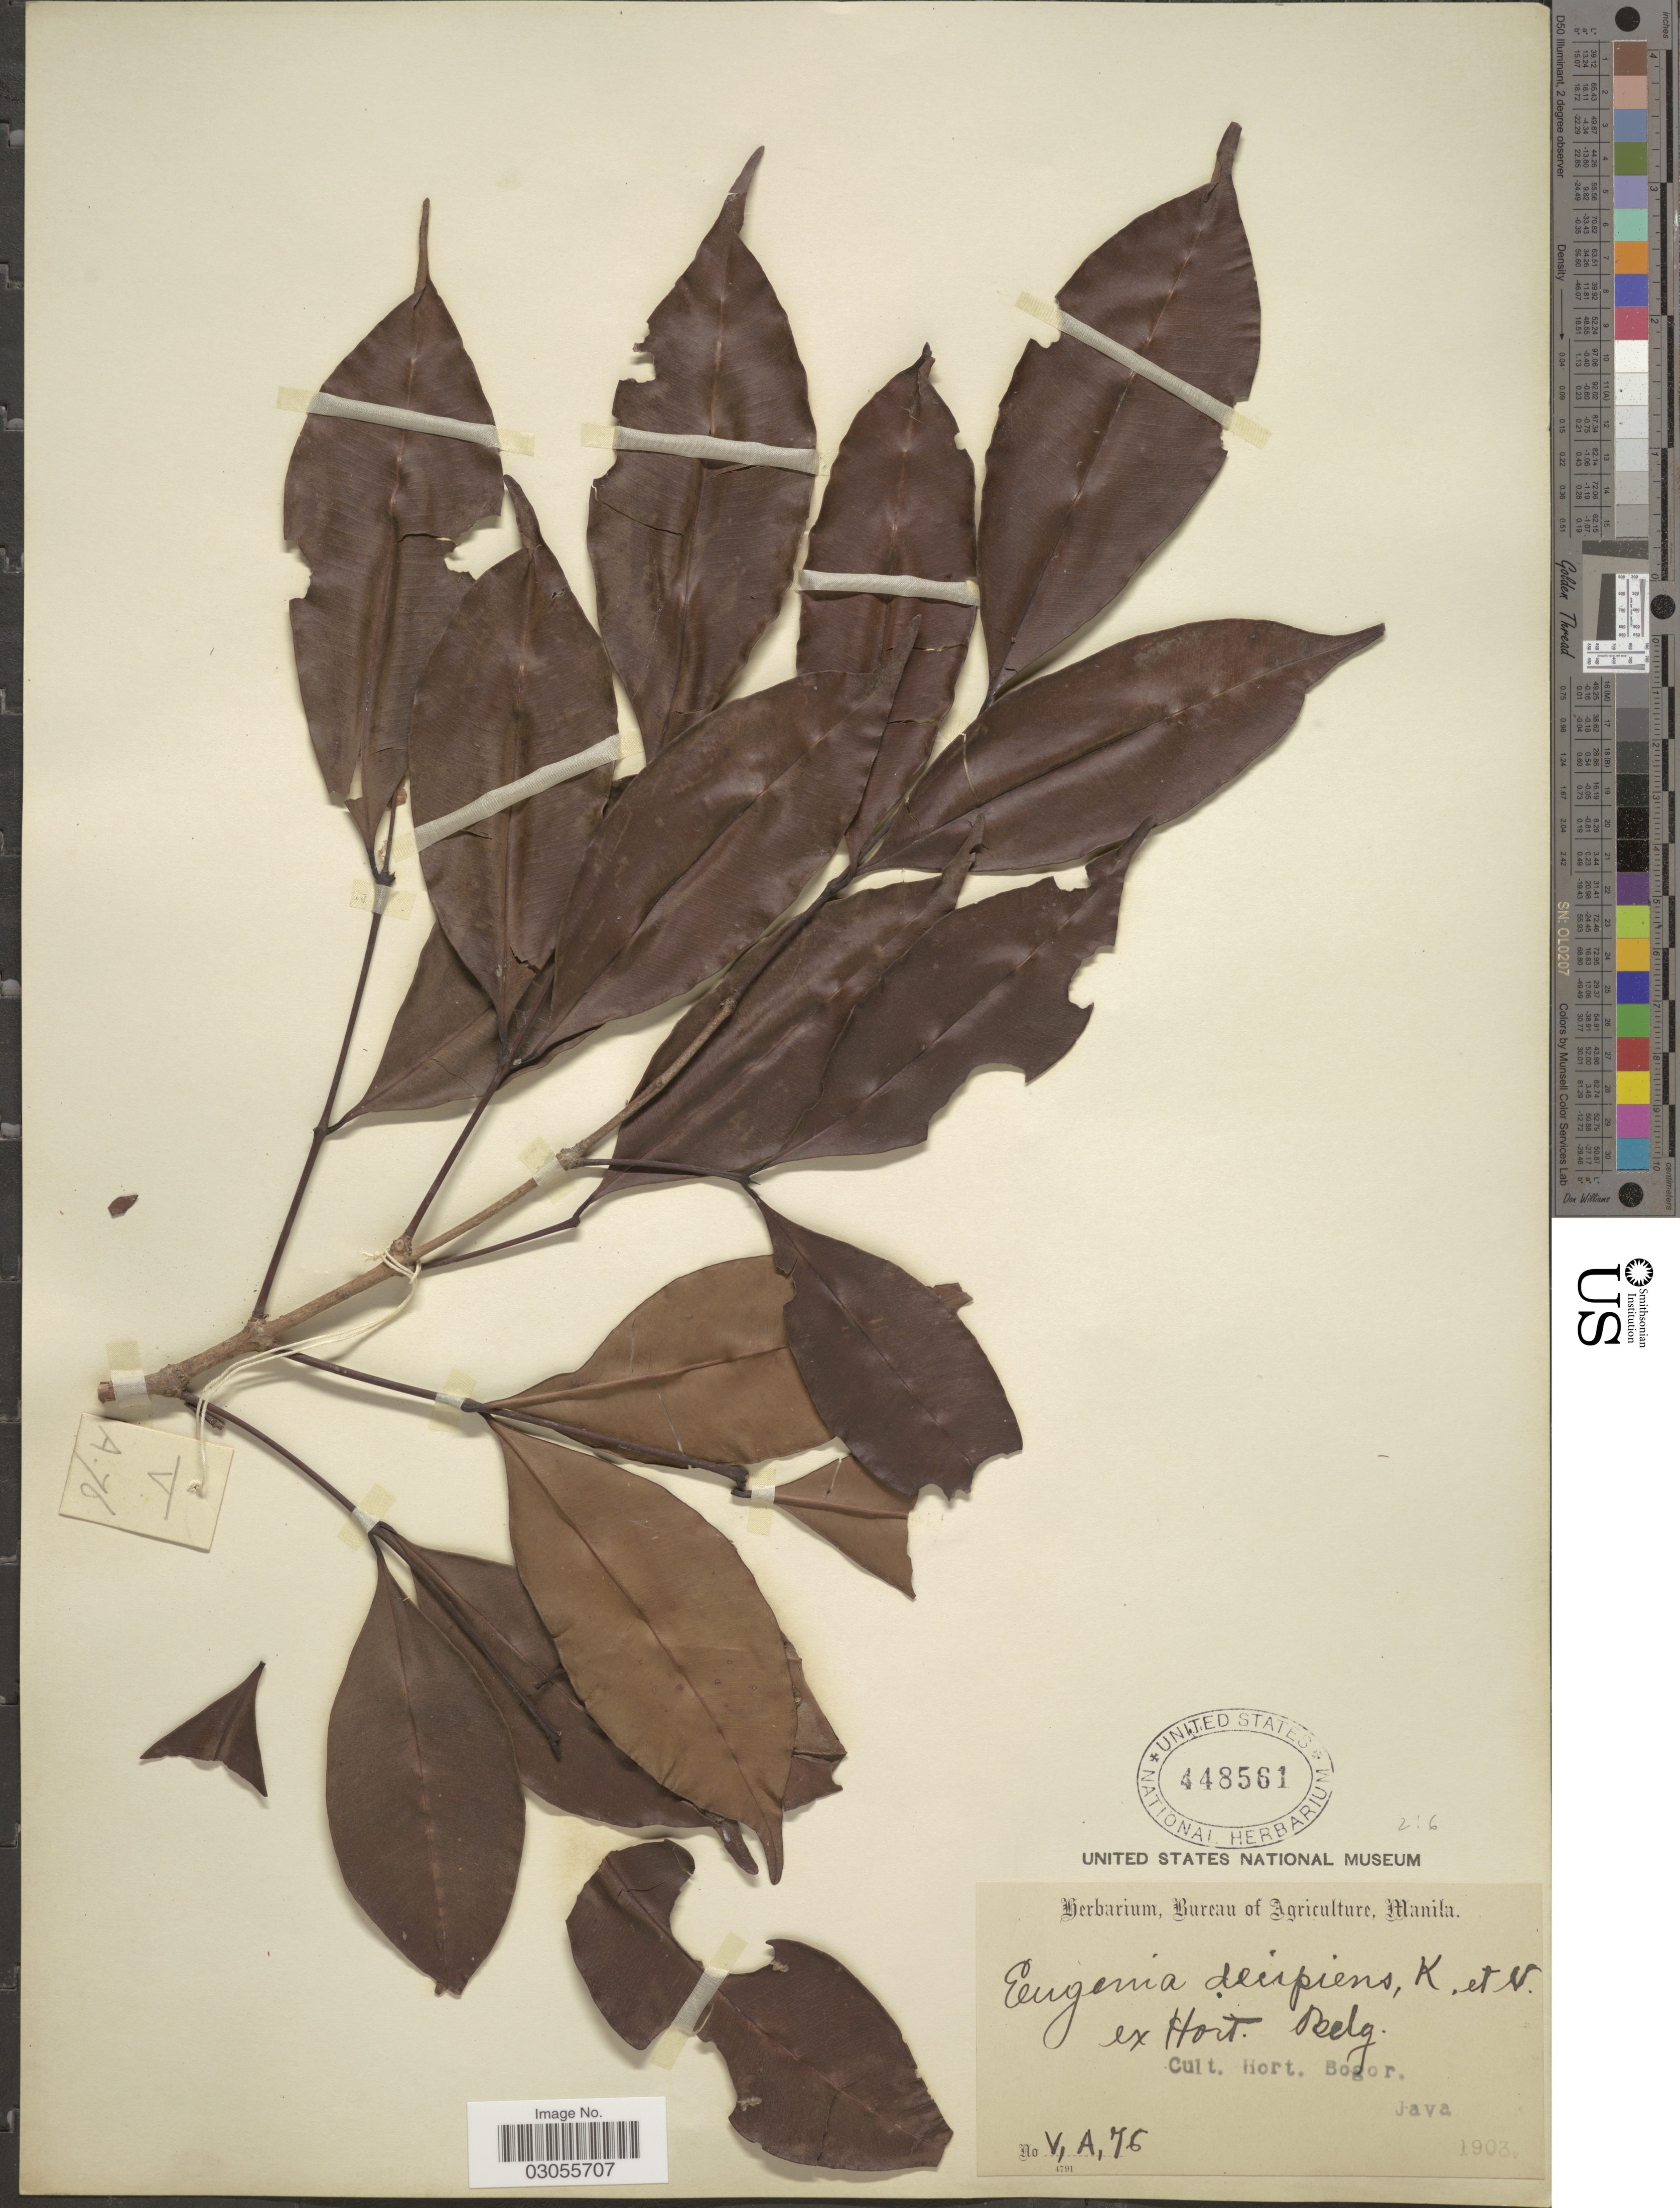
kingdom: Plantae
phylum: Tracheophyta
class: Magnoliopsida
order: Myrtales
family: Myrtaceae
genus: Syzygium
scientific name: Syzygium decipiens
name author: (Koords. & Valeton) Merr. & L.M. Perry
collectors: ex Herb. Bur. Agric. Manila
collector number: V, A, 76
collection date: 1903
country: Indonesia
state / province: Java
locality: Cult. Hort. Bogor.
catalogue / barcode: US 448561